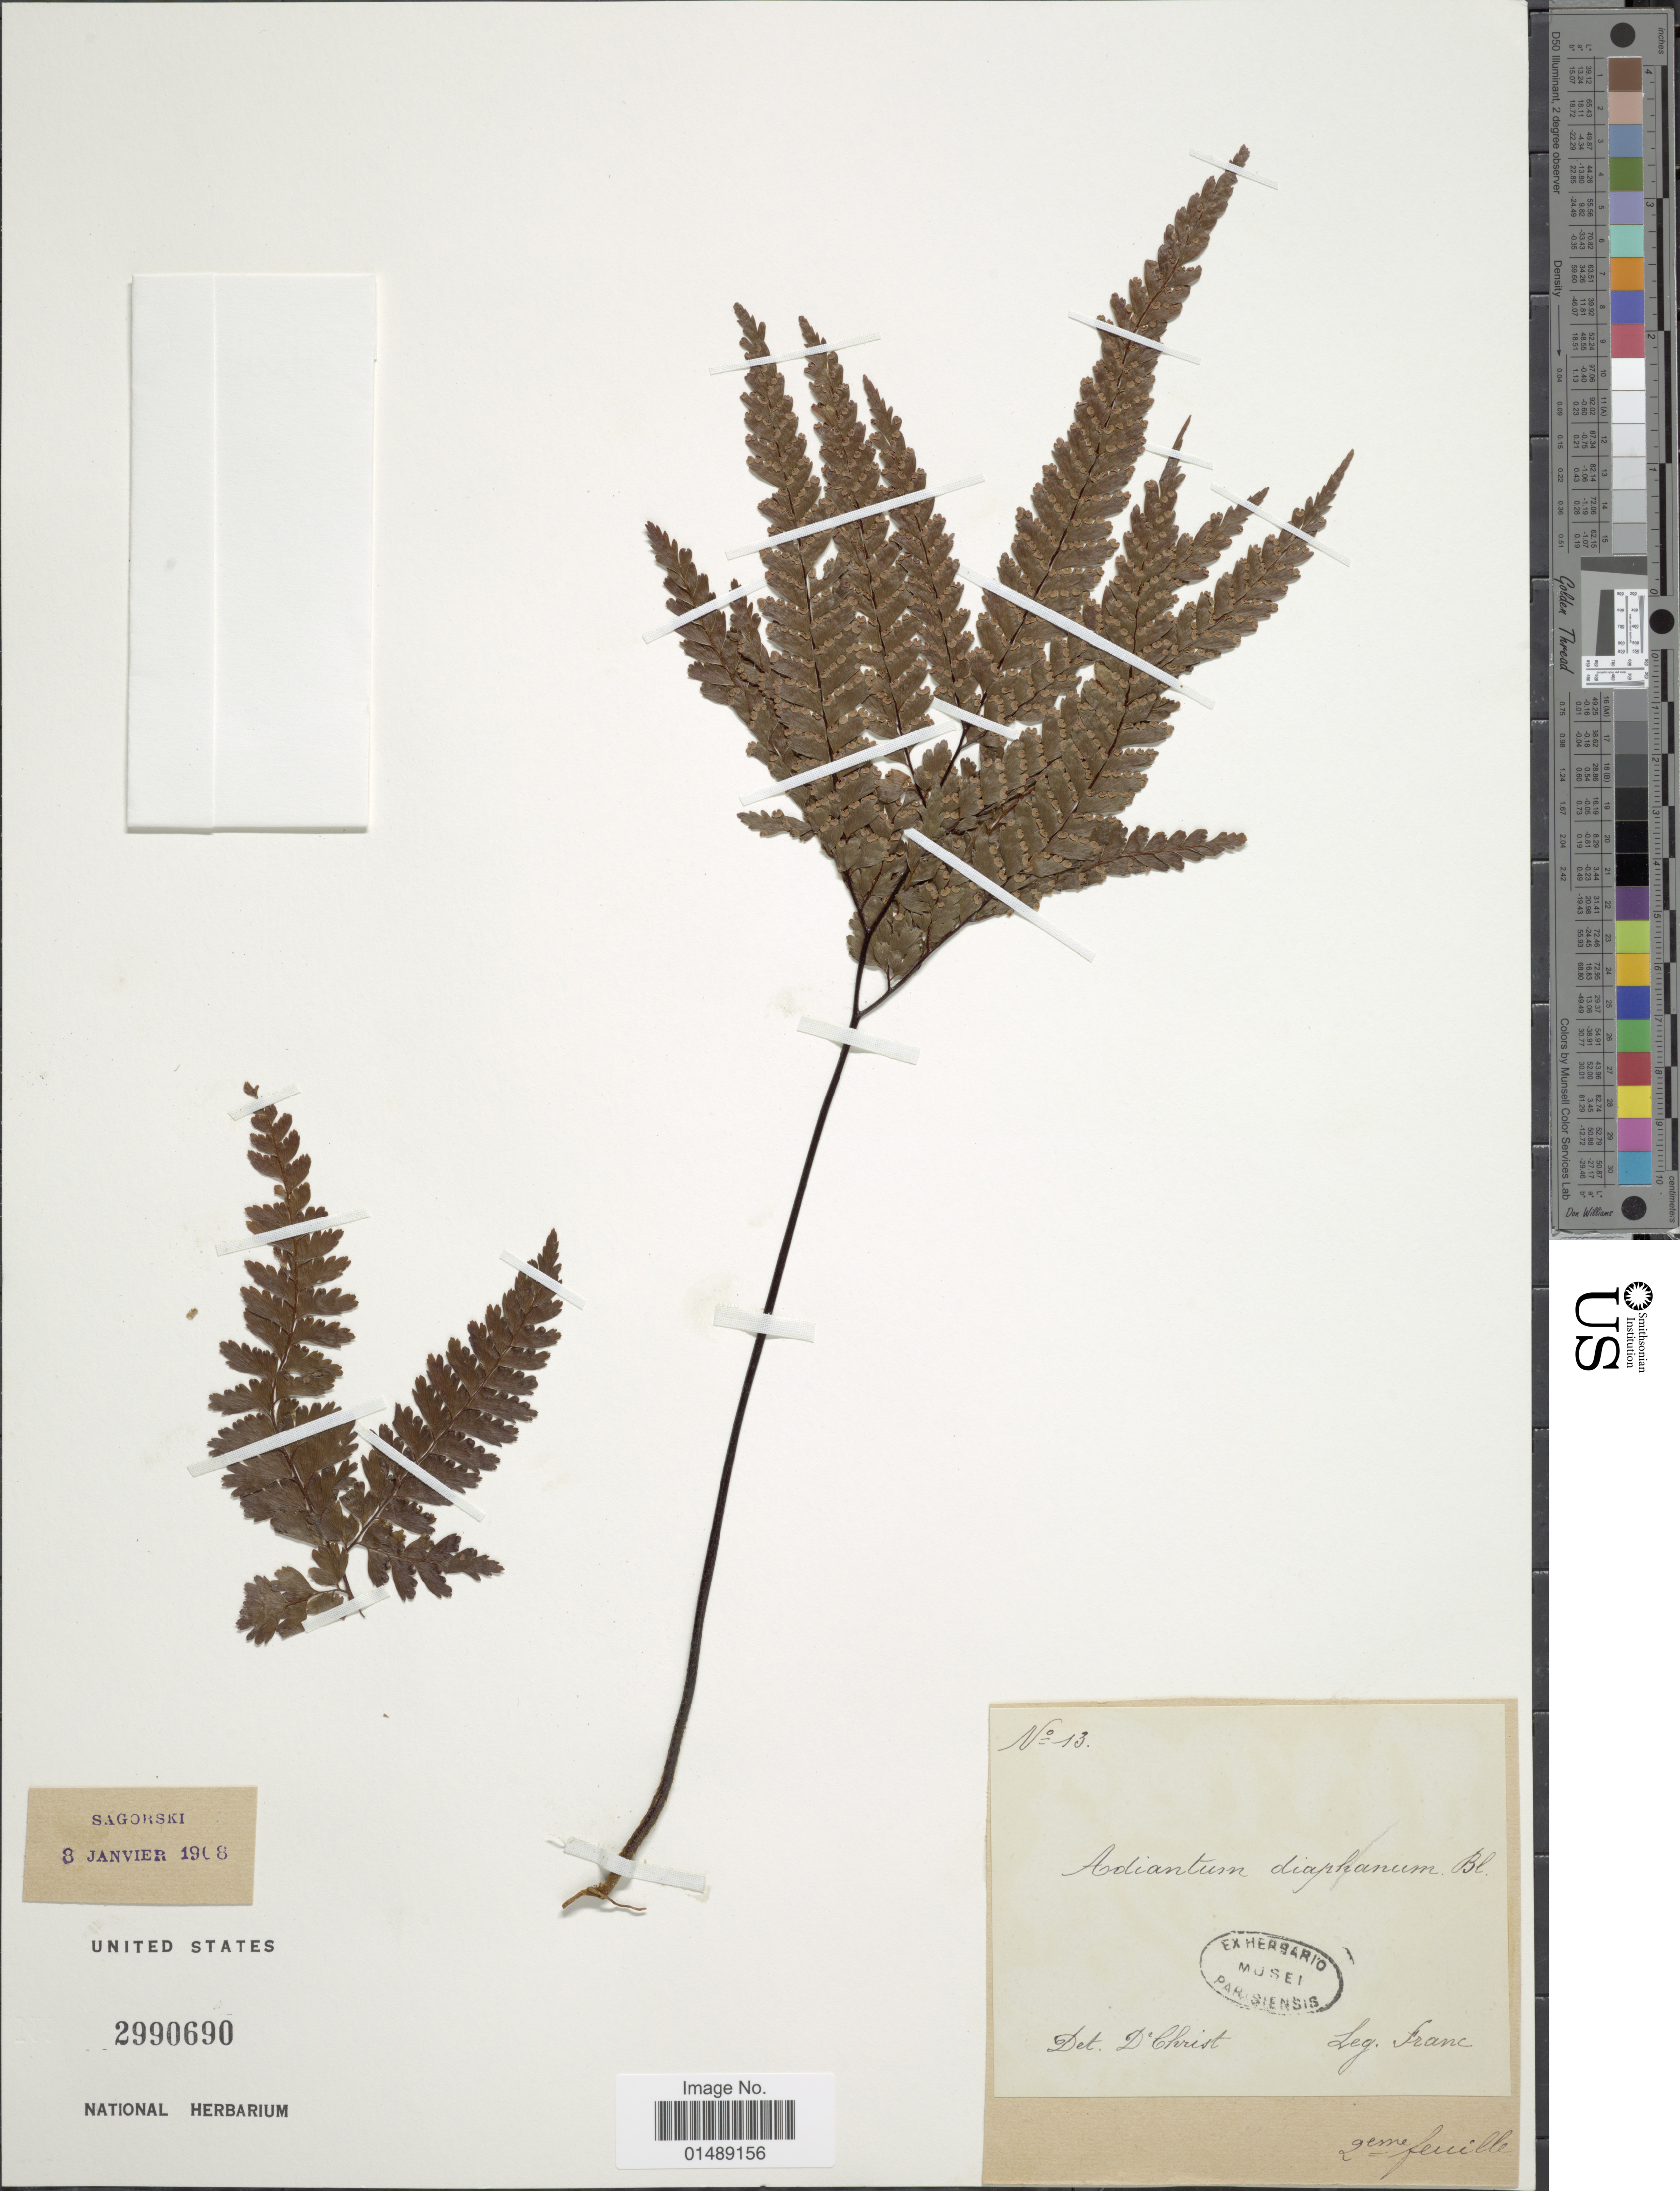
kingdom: Plantae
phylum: Tracheophyta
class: Polypodiopsida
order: Polypodiales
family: Pteridaceae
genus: Adiantum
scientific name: Adiantum fulvum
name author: M. Raoul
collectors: Franc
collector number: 13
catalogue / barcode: US 2990690